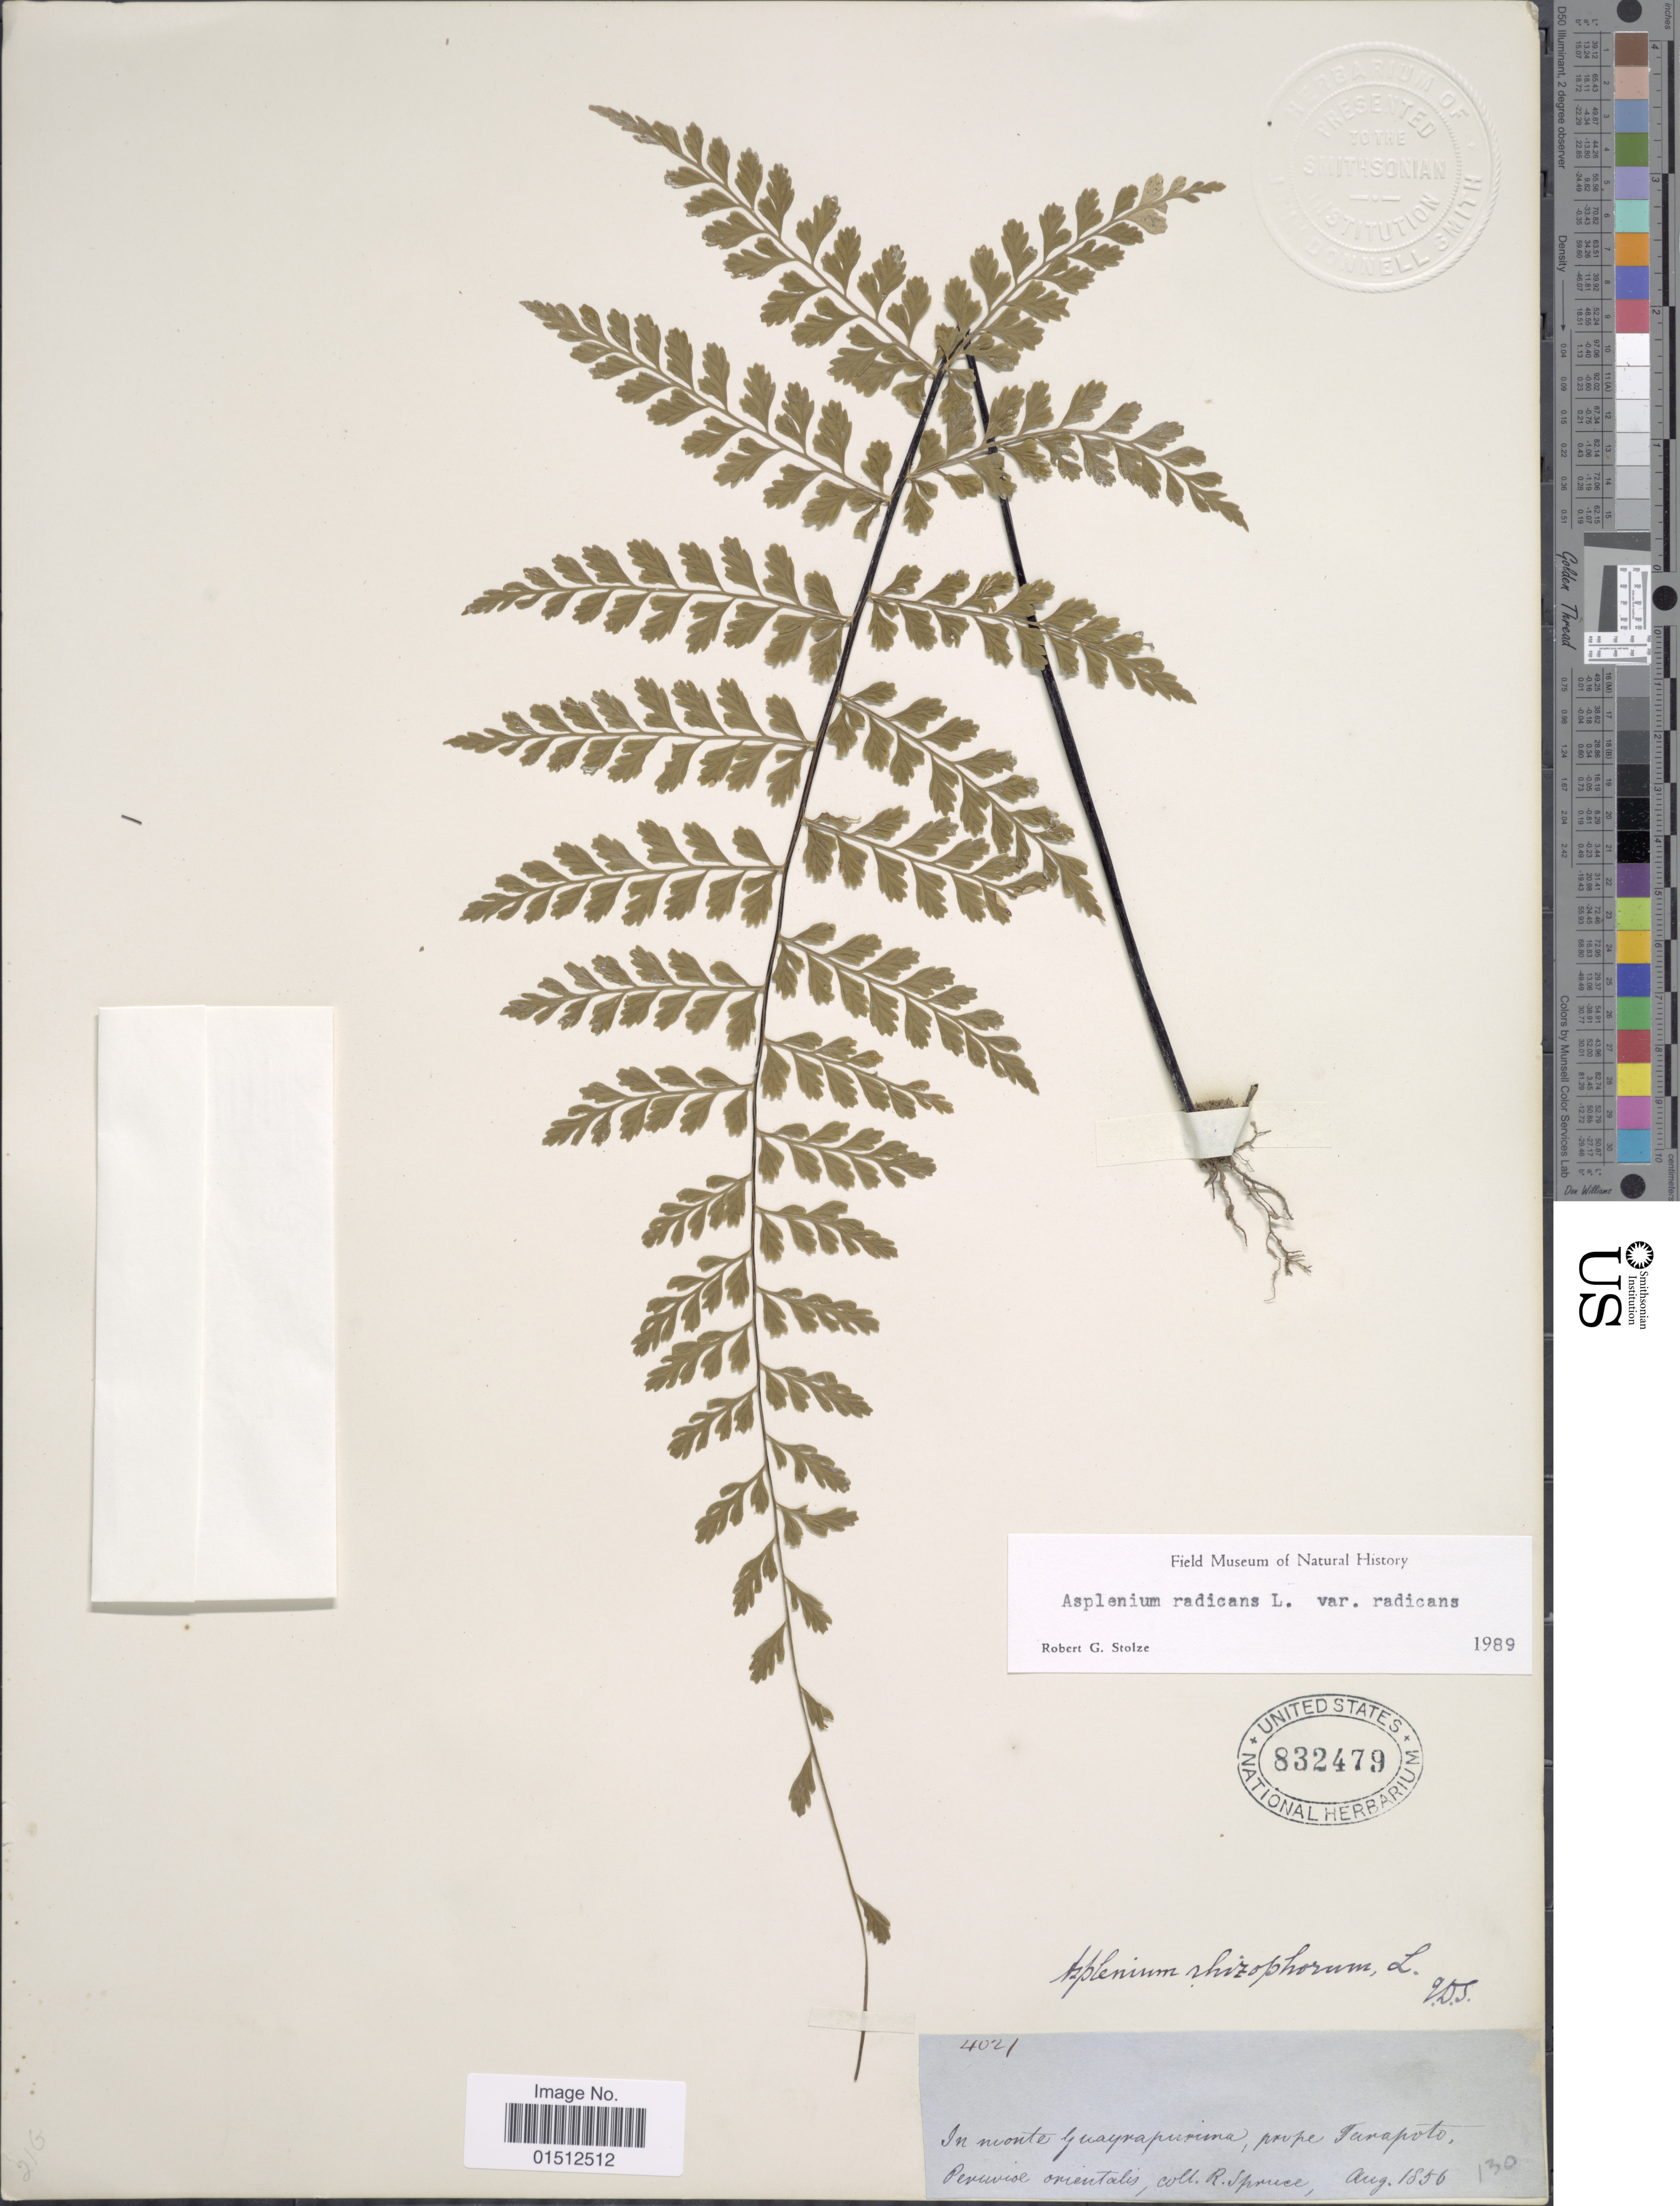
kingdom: Plantae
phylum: Tracheophyta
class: Polypodiopsida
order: Polypodiales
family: Aspleniaceae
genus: Asplenium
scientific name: Asplenium radicans var. radicans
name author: L.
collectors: R. Spruce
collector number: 4021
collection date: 1856-08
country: Peru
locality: In monte Guayrapurima, prope Tarapoto, Peruviae orientalis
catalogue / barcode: US 832479